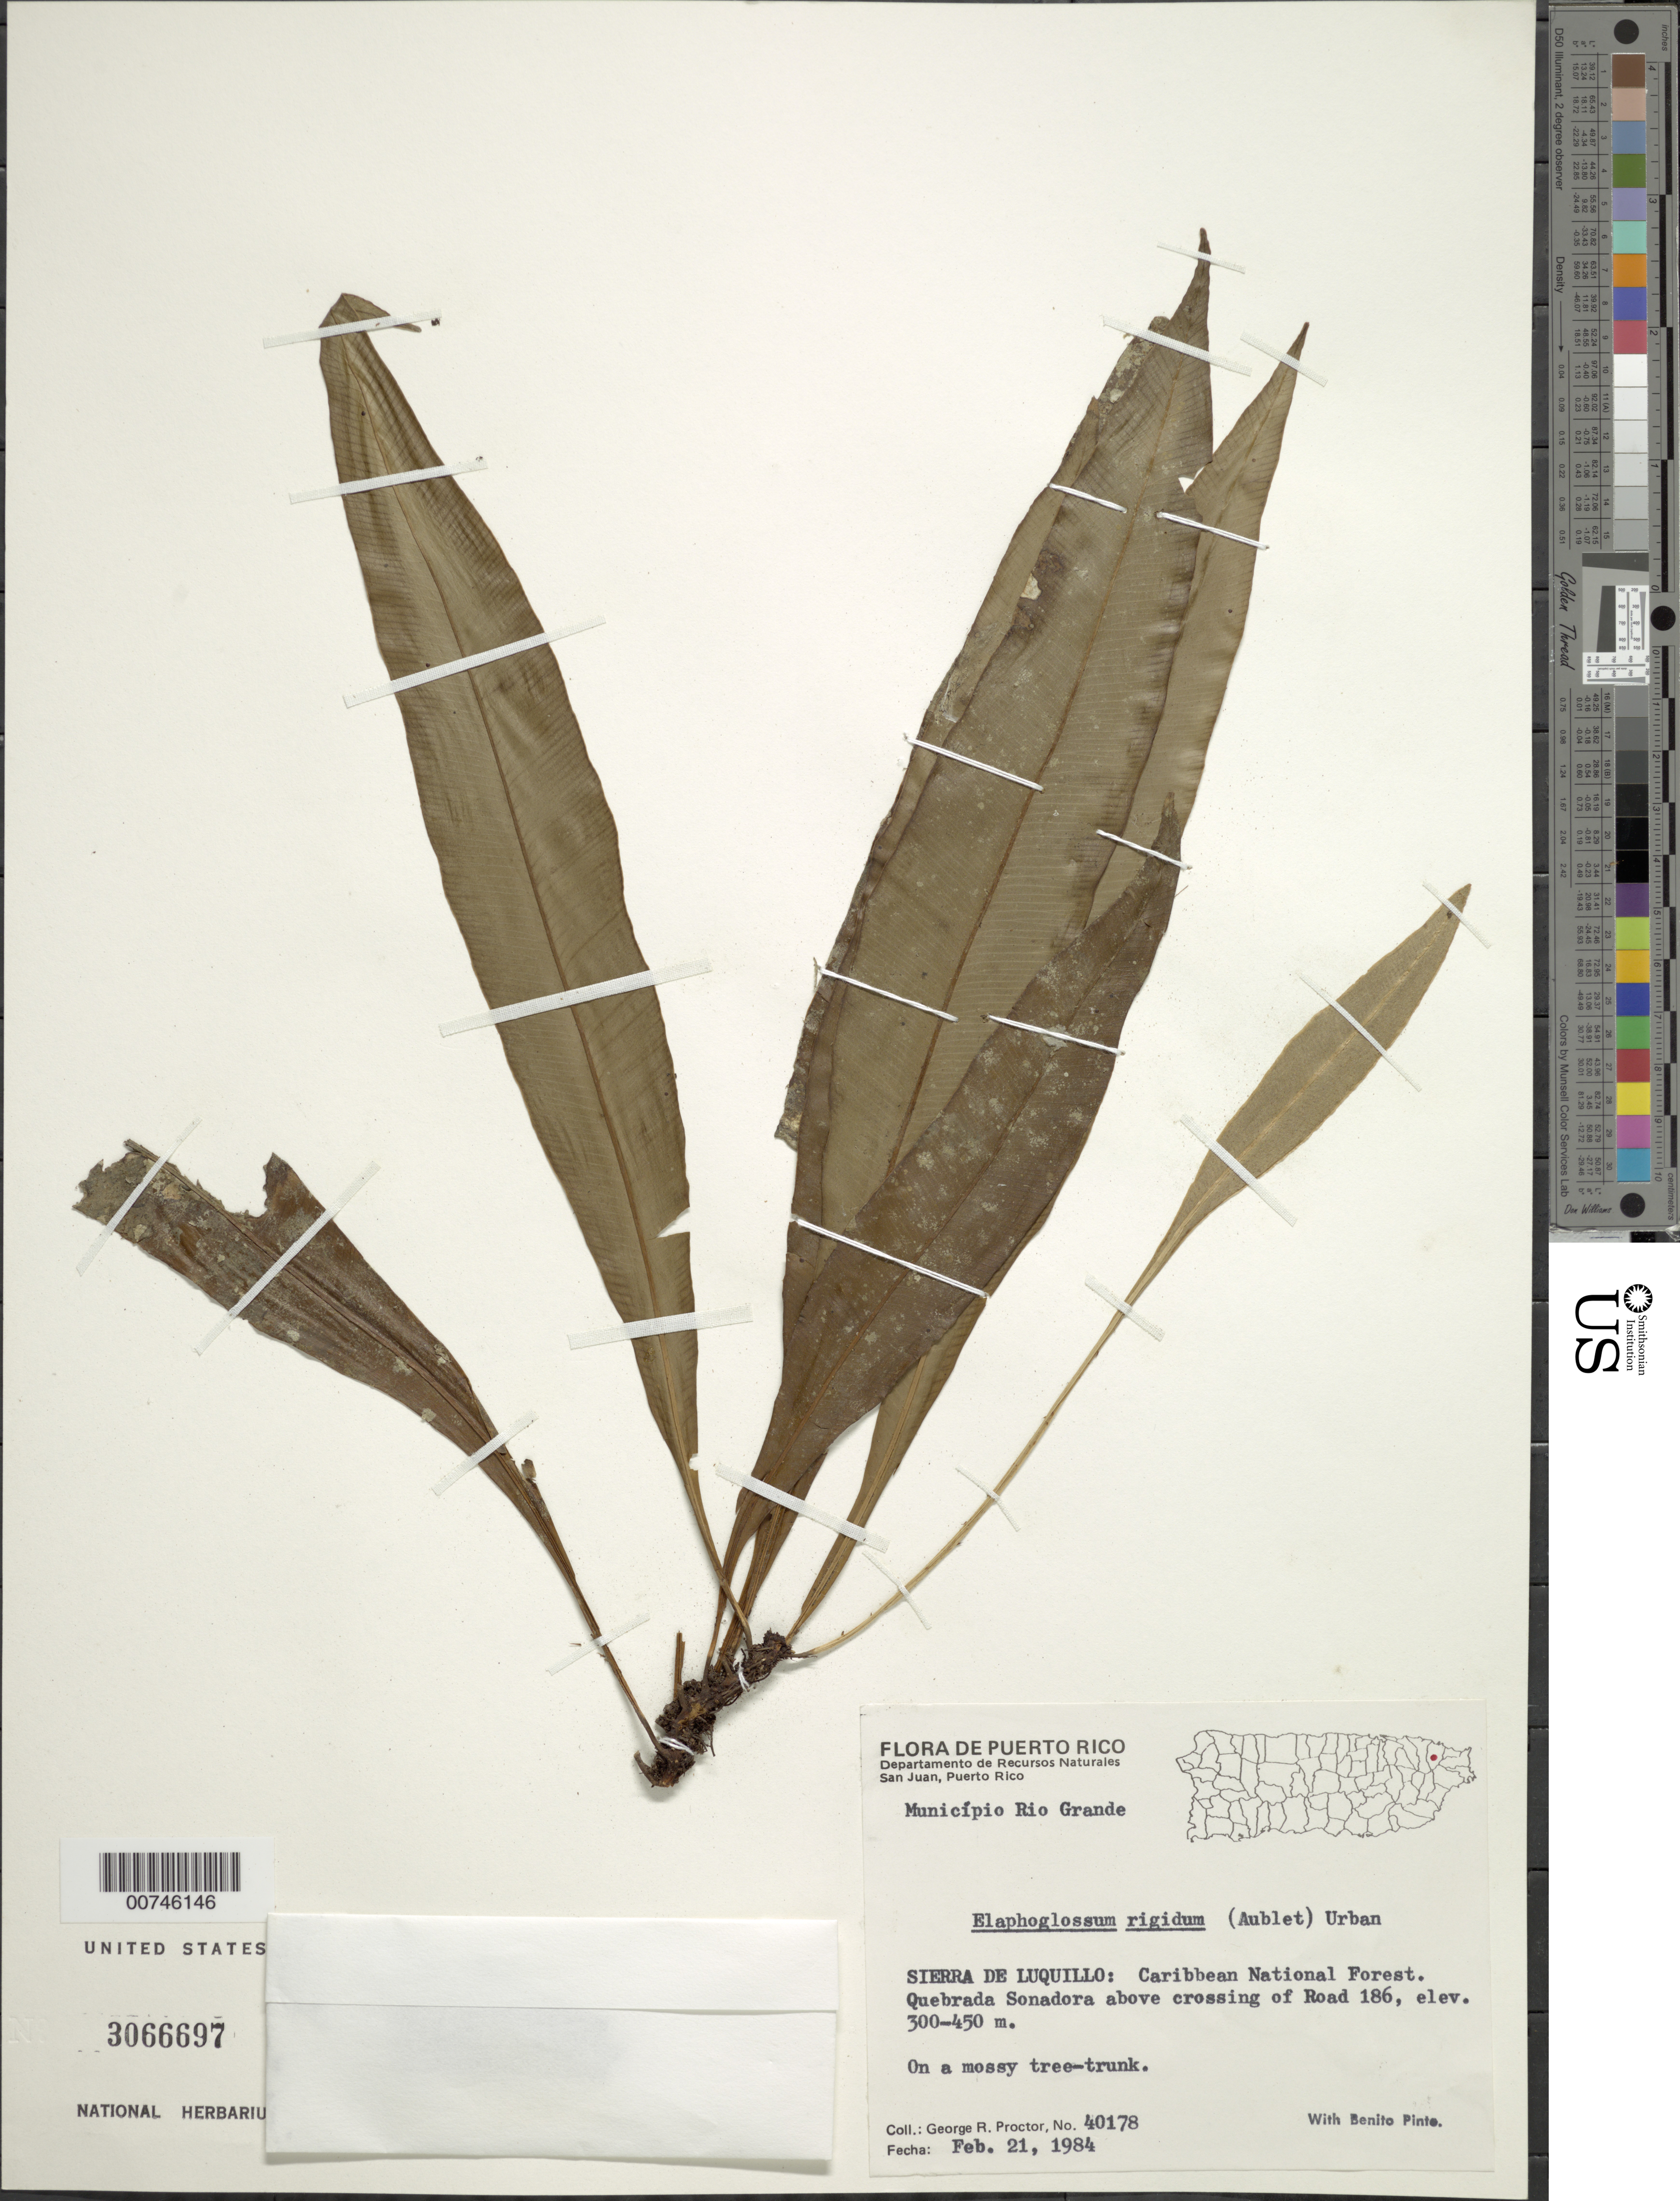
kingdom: Plantae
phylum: Tracheophyta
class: Polypodiopsida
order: Polypodiales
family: Dryopteridaceae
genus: Elaphoglossum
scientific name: Elaphoglossum rigidum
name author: (Aubl.) Urb.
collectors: G. R. Proctor & B. Pinto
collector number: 40178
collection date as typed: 21 Feb 1984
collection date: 1984-02-21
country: Puerto Rico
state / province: Río Grande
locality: Sierra de Luquillo: Caribbean National Forest. Quebrada Sonadora above crossing of Road 186, Municipio Río Grande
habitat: On a mossy tree trunk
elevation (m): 300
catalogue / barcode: US 3066697